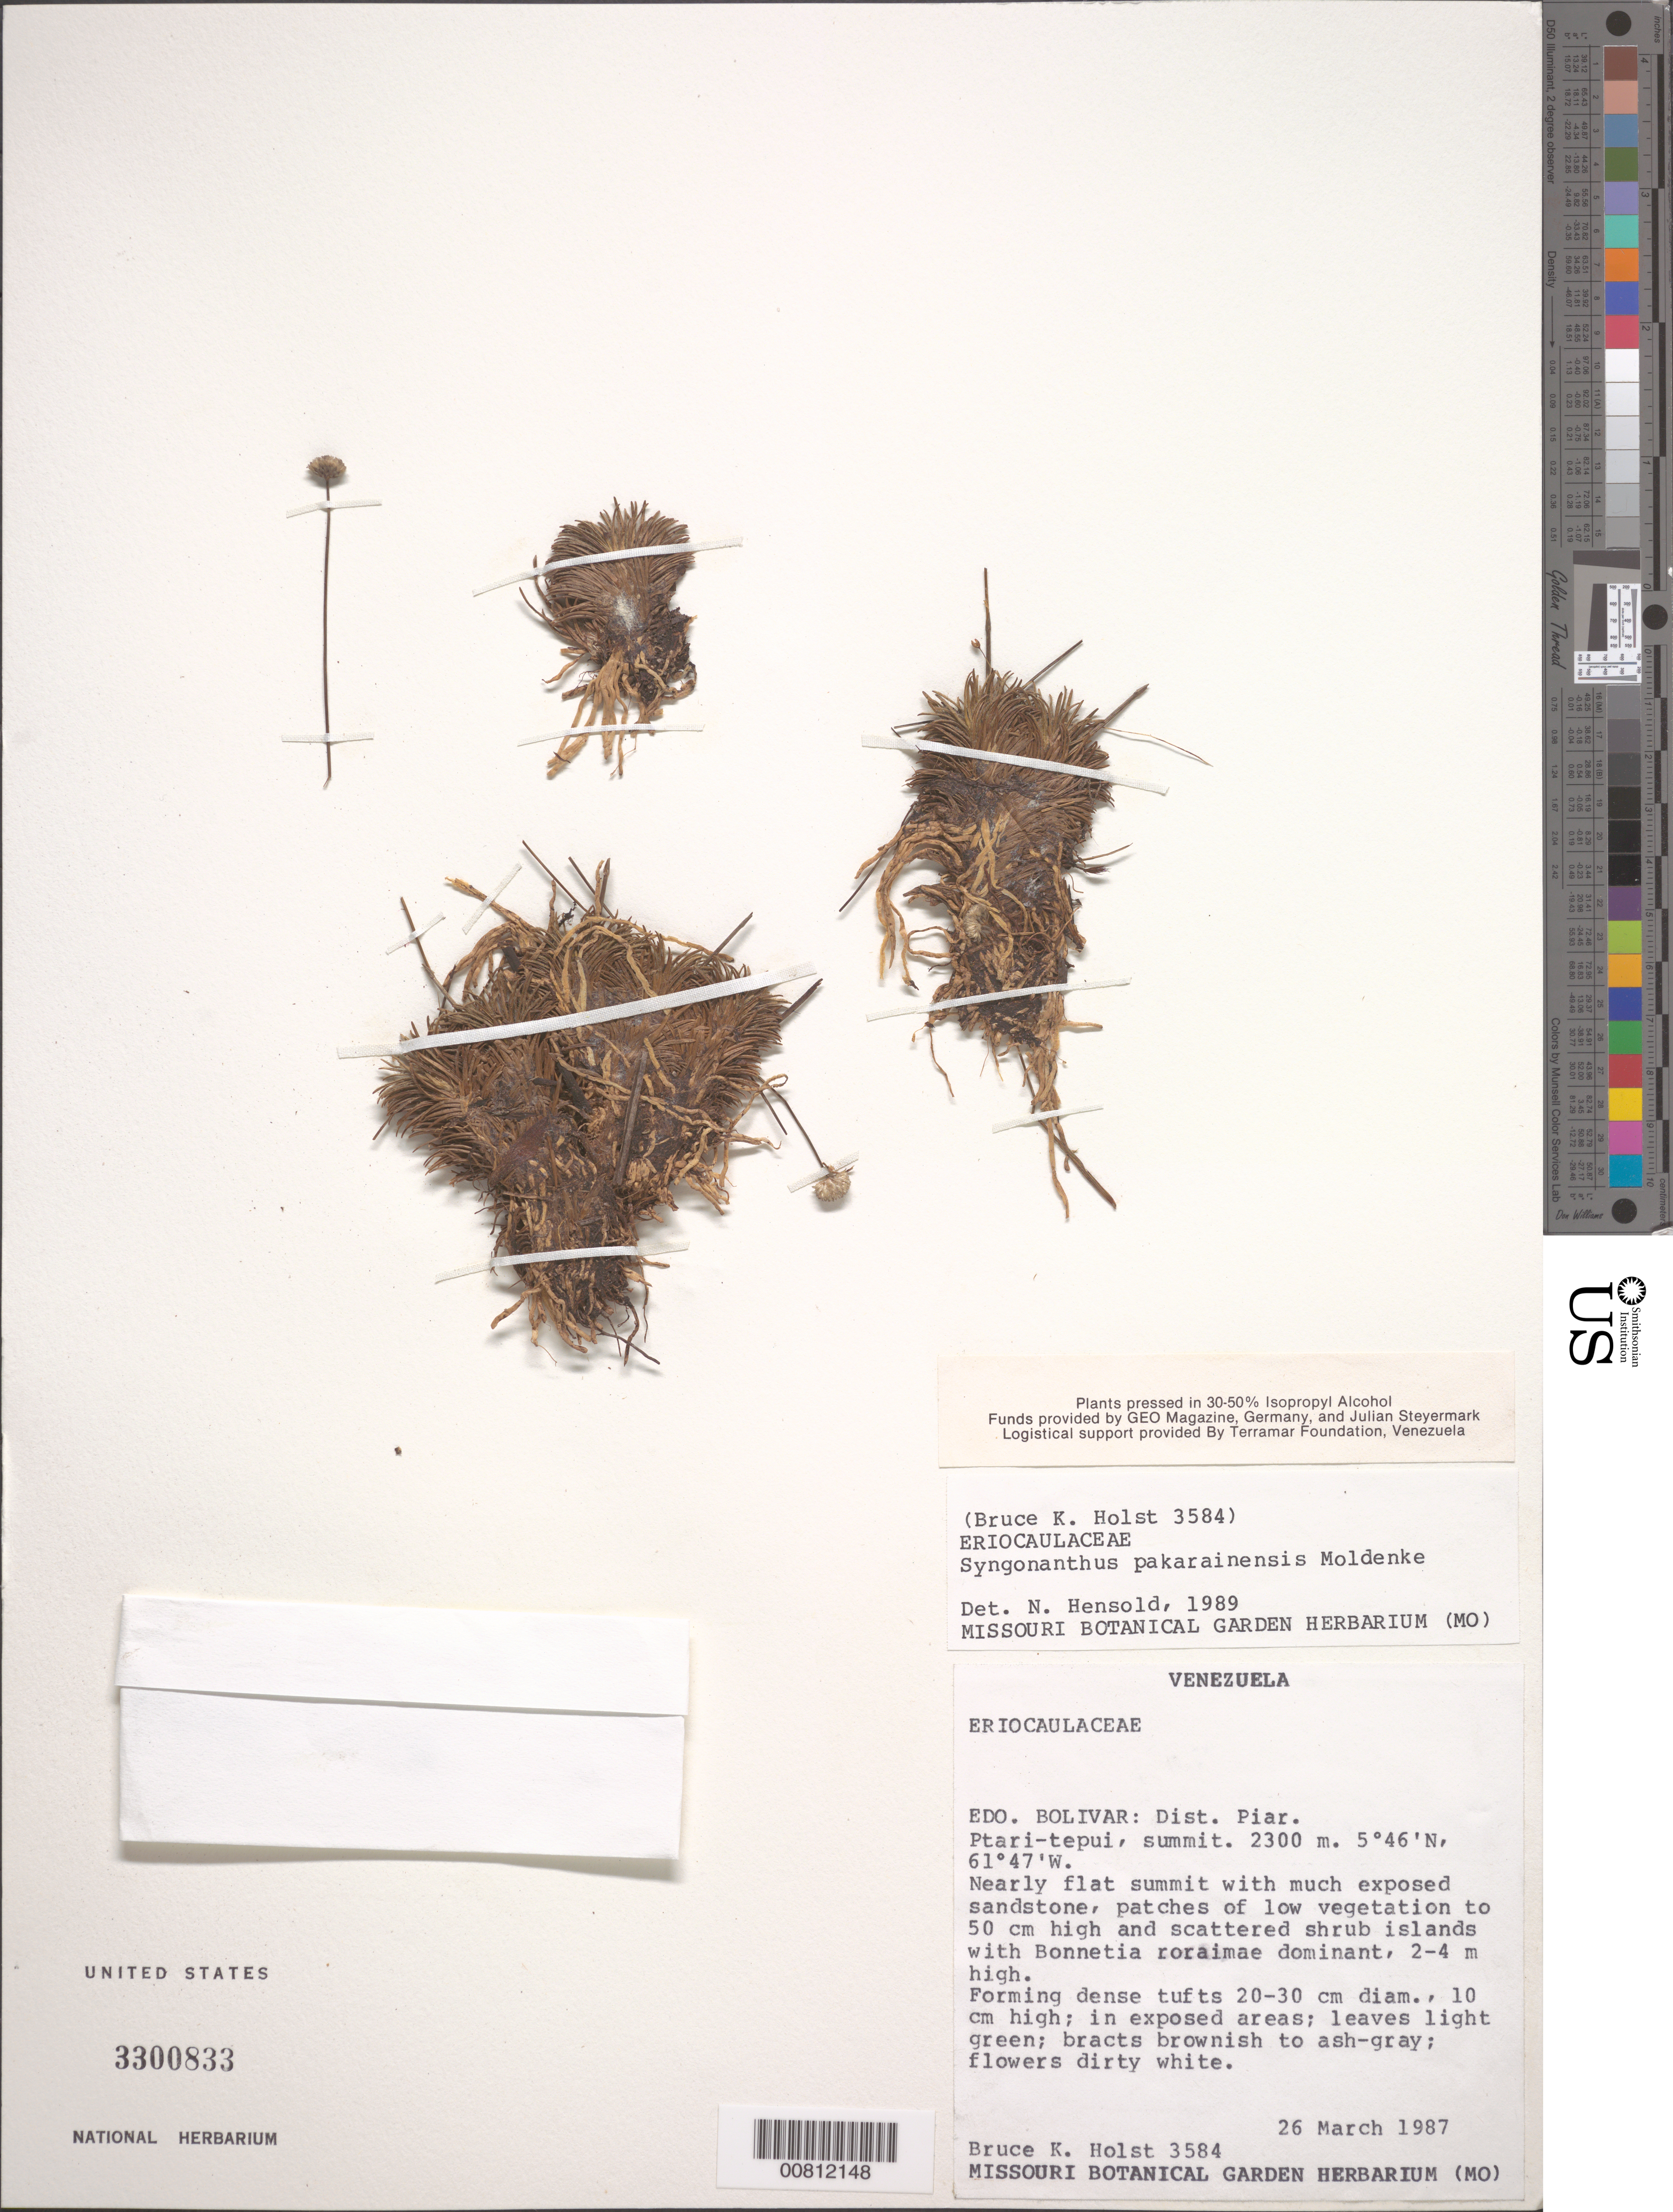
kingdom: Plantae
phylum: Tracheophyta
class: Liliopsida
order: Poales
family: Eriocaulaceae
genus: Syngonanthus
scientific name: Syngonanthus pakaraimensis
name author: Moldenke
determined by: Hensold, N.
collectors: B. Holst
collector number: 3584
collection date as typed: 26-Mar-87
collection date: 1987-03-26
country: Venezuela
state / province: Bolívar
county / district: Piar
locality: Ptari-tepuí, summit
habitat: Nearly flat summit with much exposed sandstone, patches of low vegetation to 50cm high and scattered shrub islands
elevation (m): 2300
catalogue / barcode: US 3300833